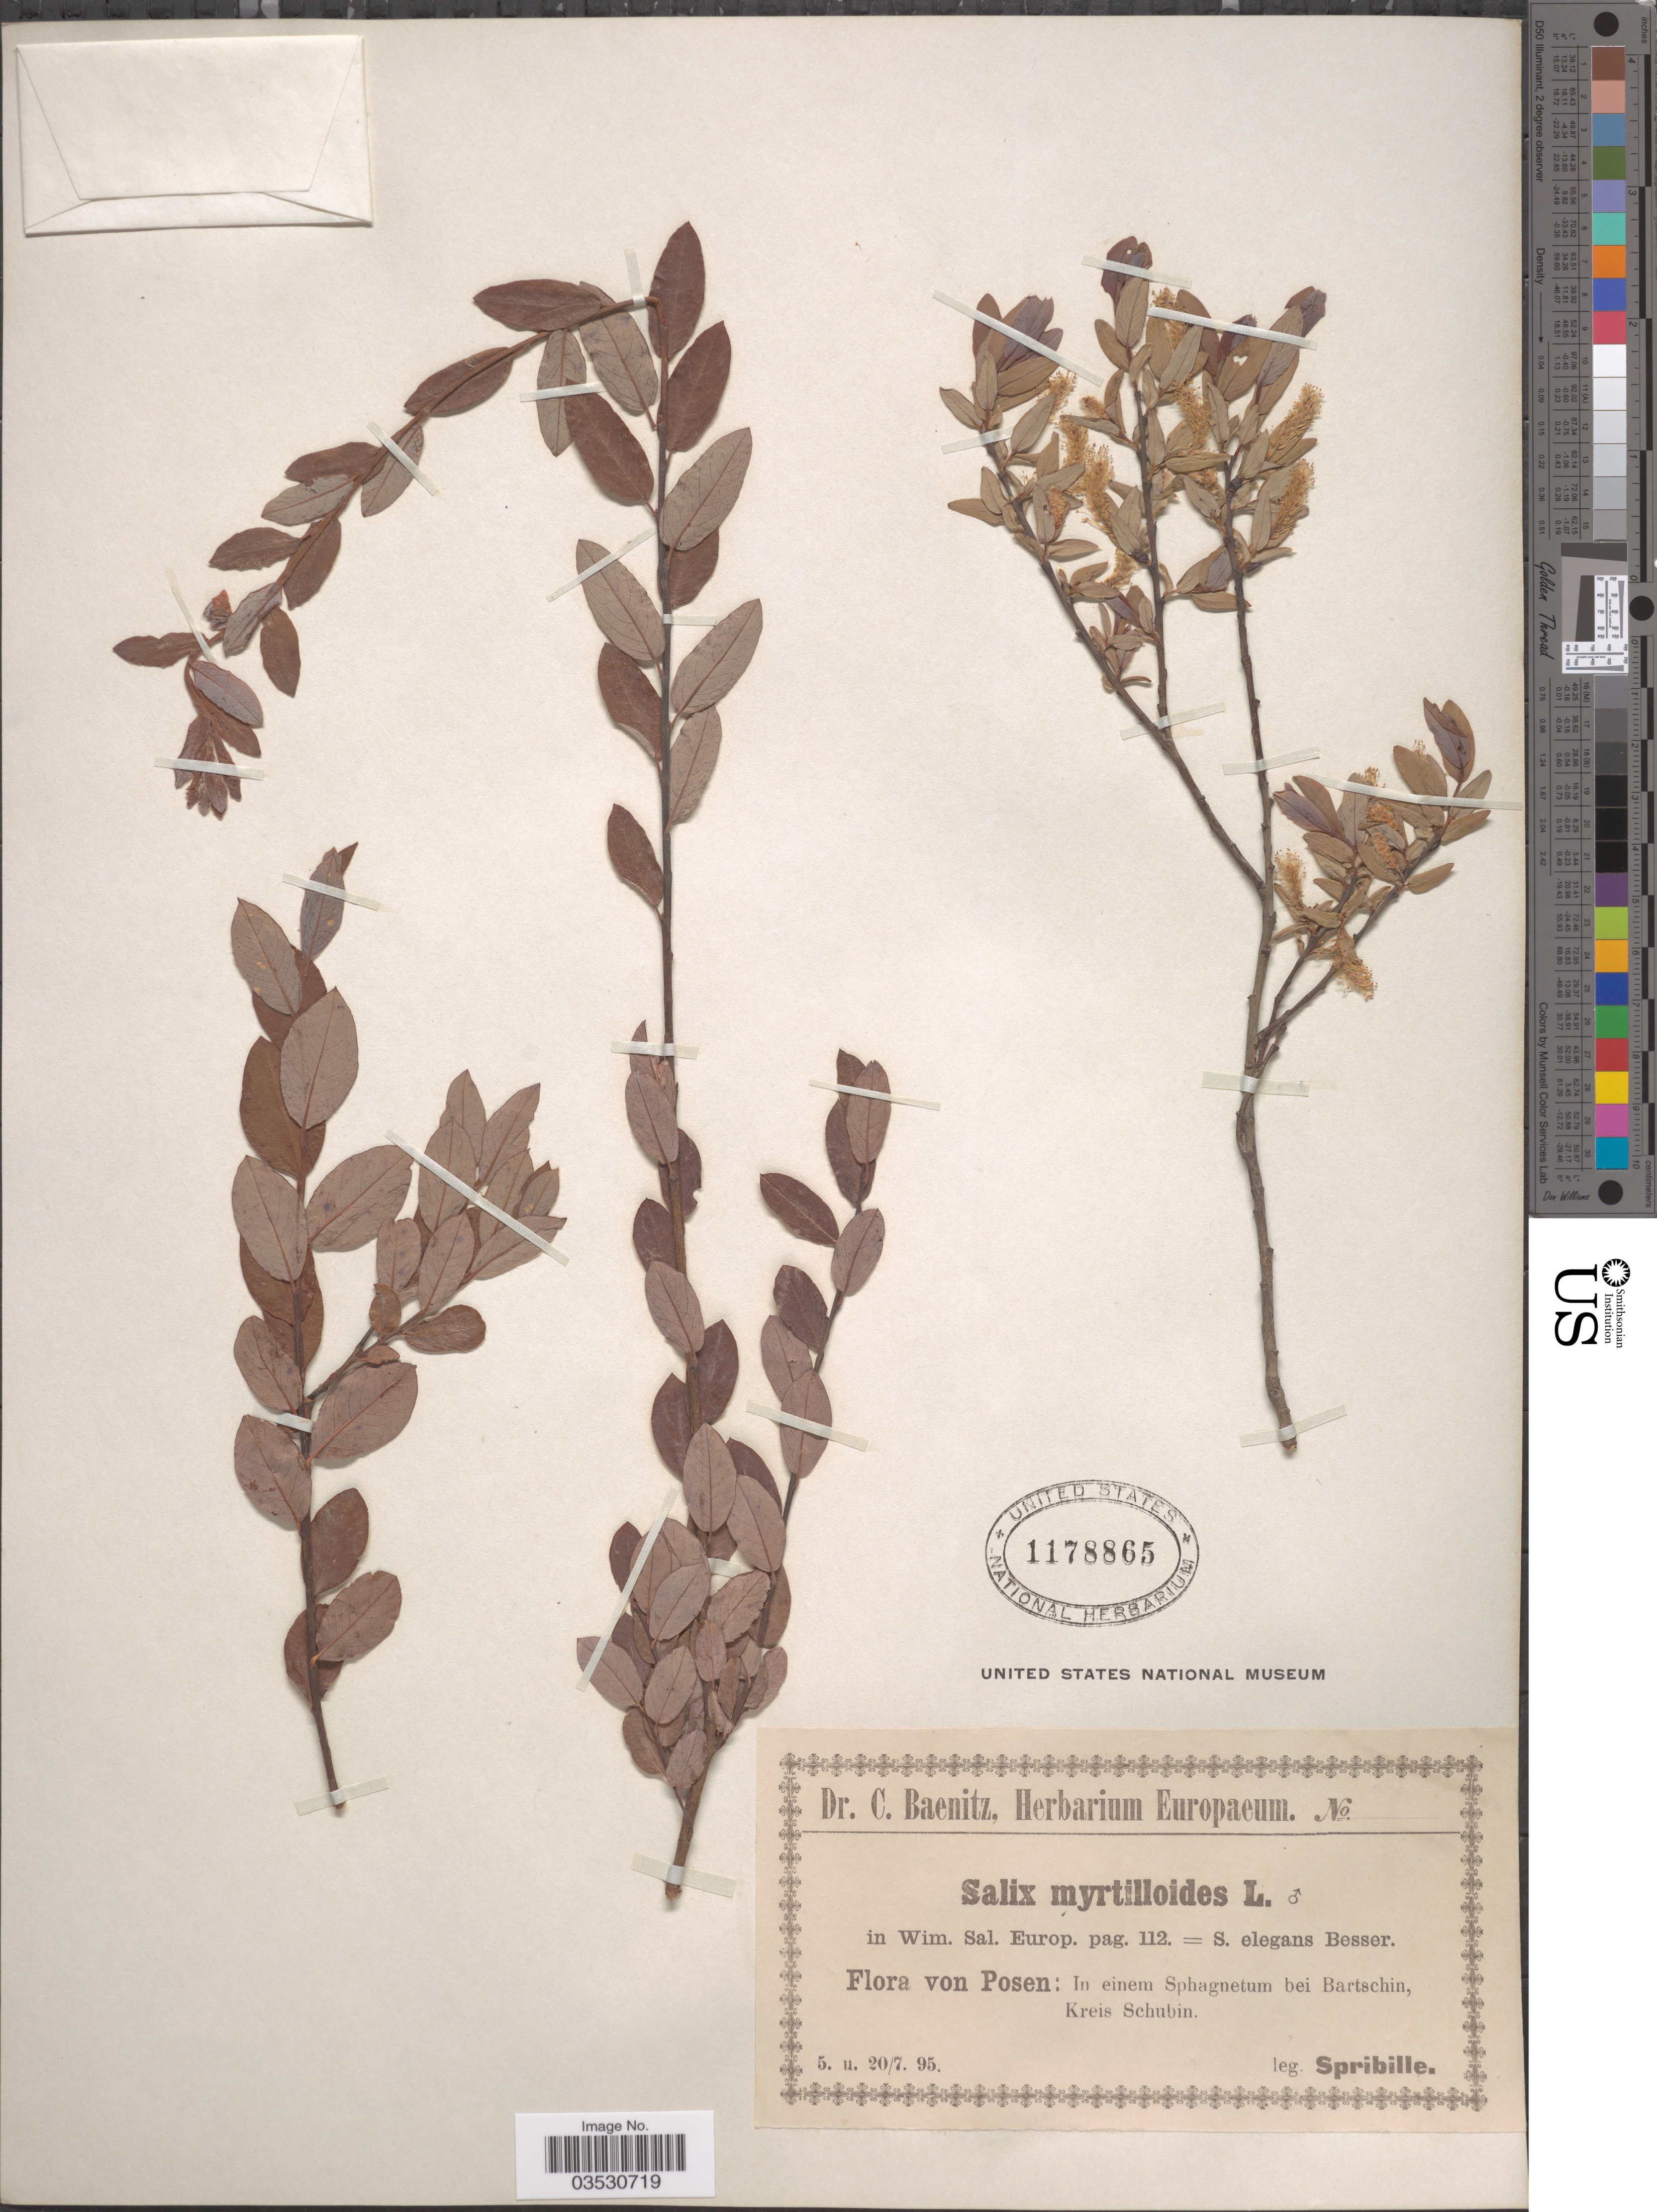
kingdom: Plantae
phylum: Tracheophyta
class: Magnoliopsida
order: Malpighiales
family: Salicaceae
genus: Salix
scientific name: Salix myrtilloides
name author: L.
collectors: Spribille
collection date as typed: Transcribed d/m/y: 5/7/95 to 20/7/95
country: Poland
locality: Posen: bei Bartschin, Kreis Schubin.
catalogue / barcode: US 1178865